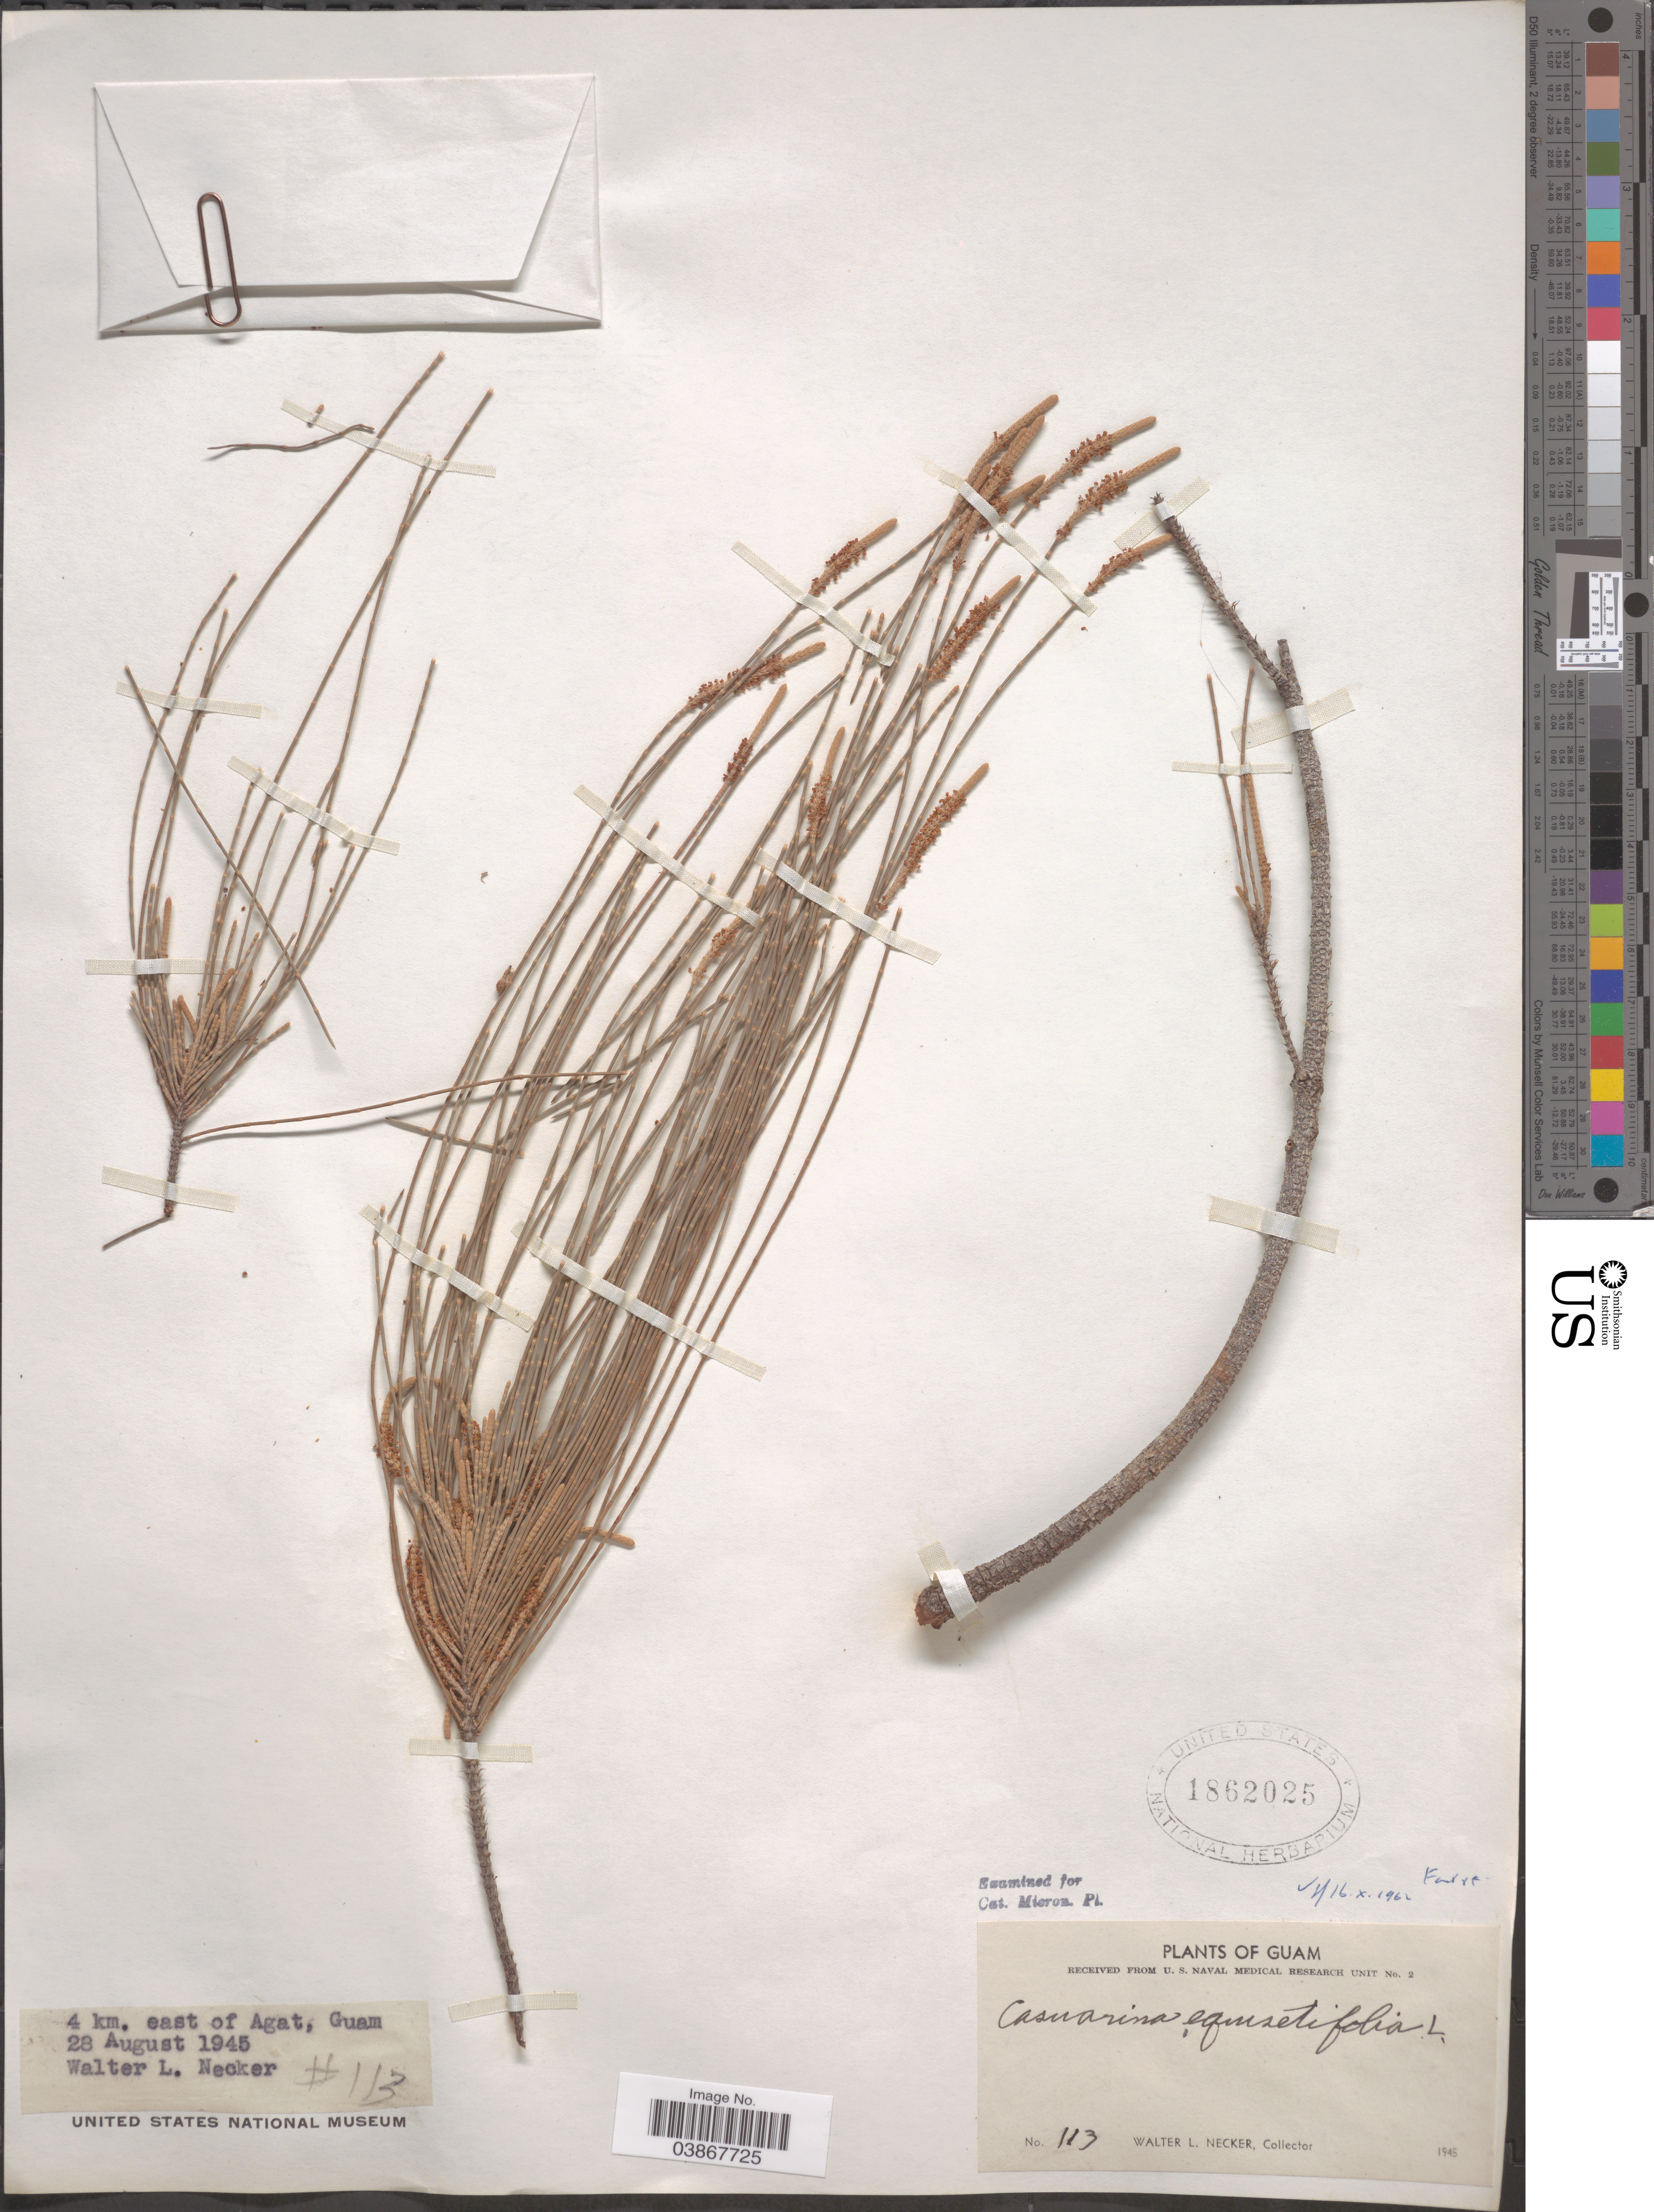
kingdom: Plantae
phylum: Tracheophyta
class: Magnoliopsida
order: Fagales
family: Casuarinaceae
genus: Casuarina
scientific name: Casuarina equisetifolia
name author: L.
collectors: W. L. Necker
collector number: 113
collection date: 1945-08-28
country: Guam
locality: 4 km. east of Agat.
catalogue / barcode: US 1862025